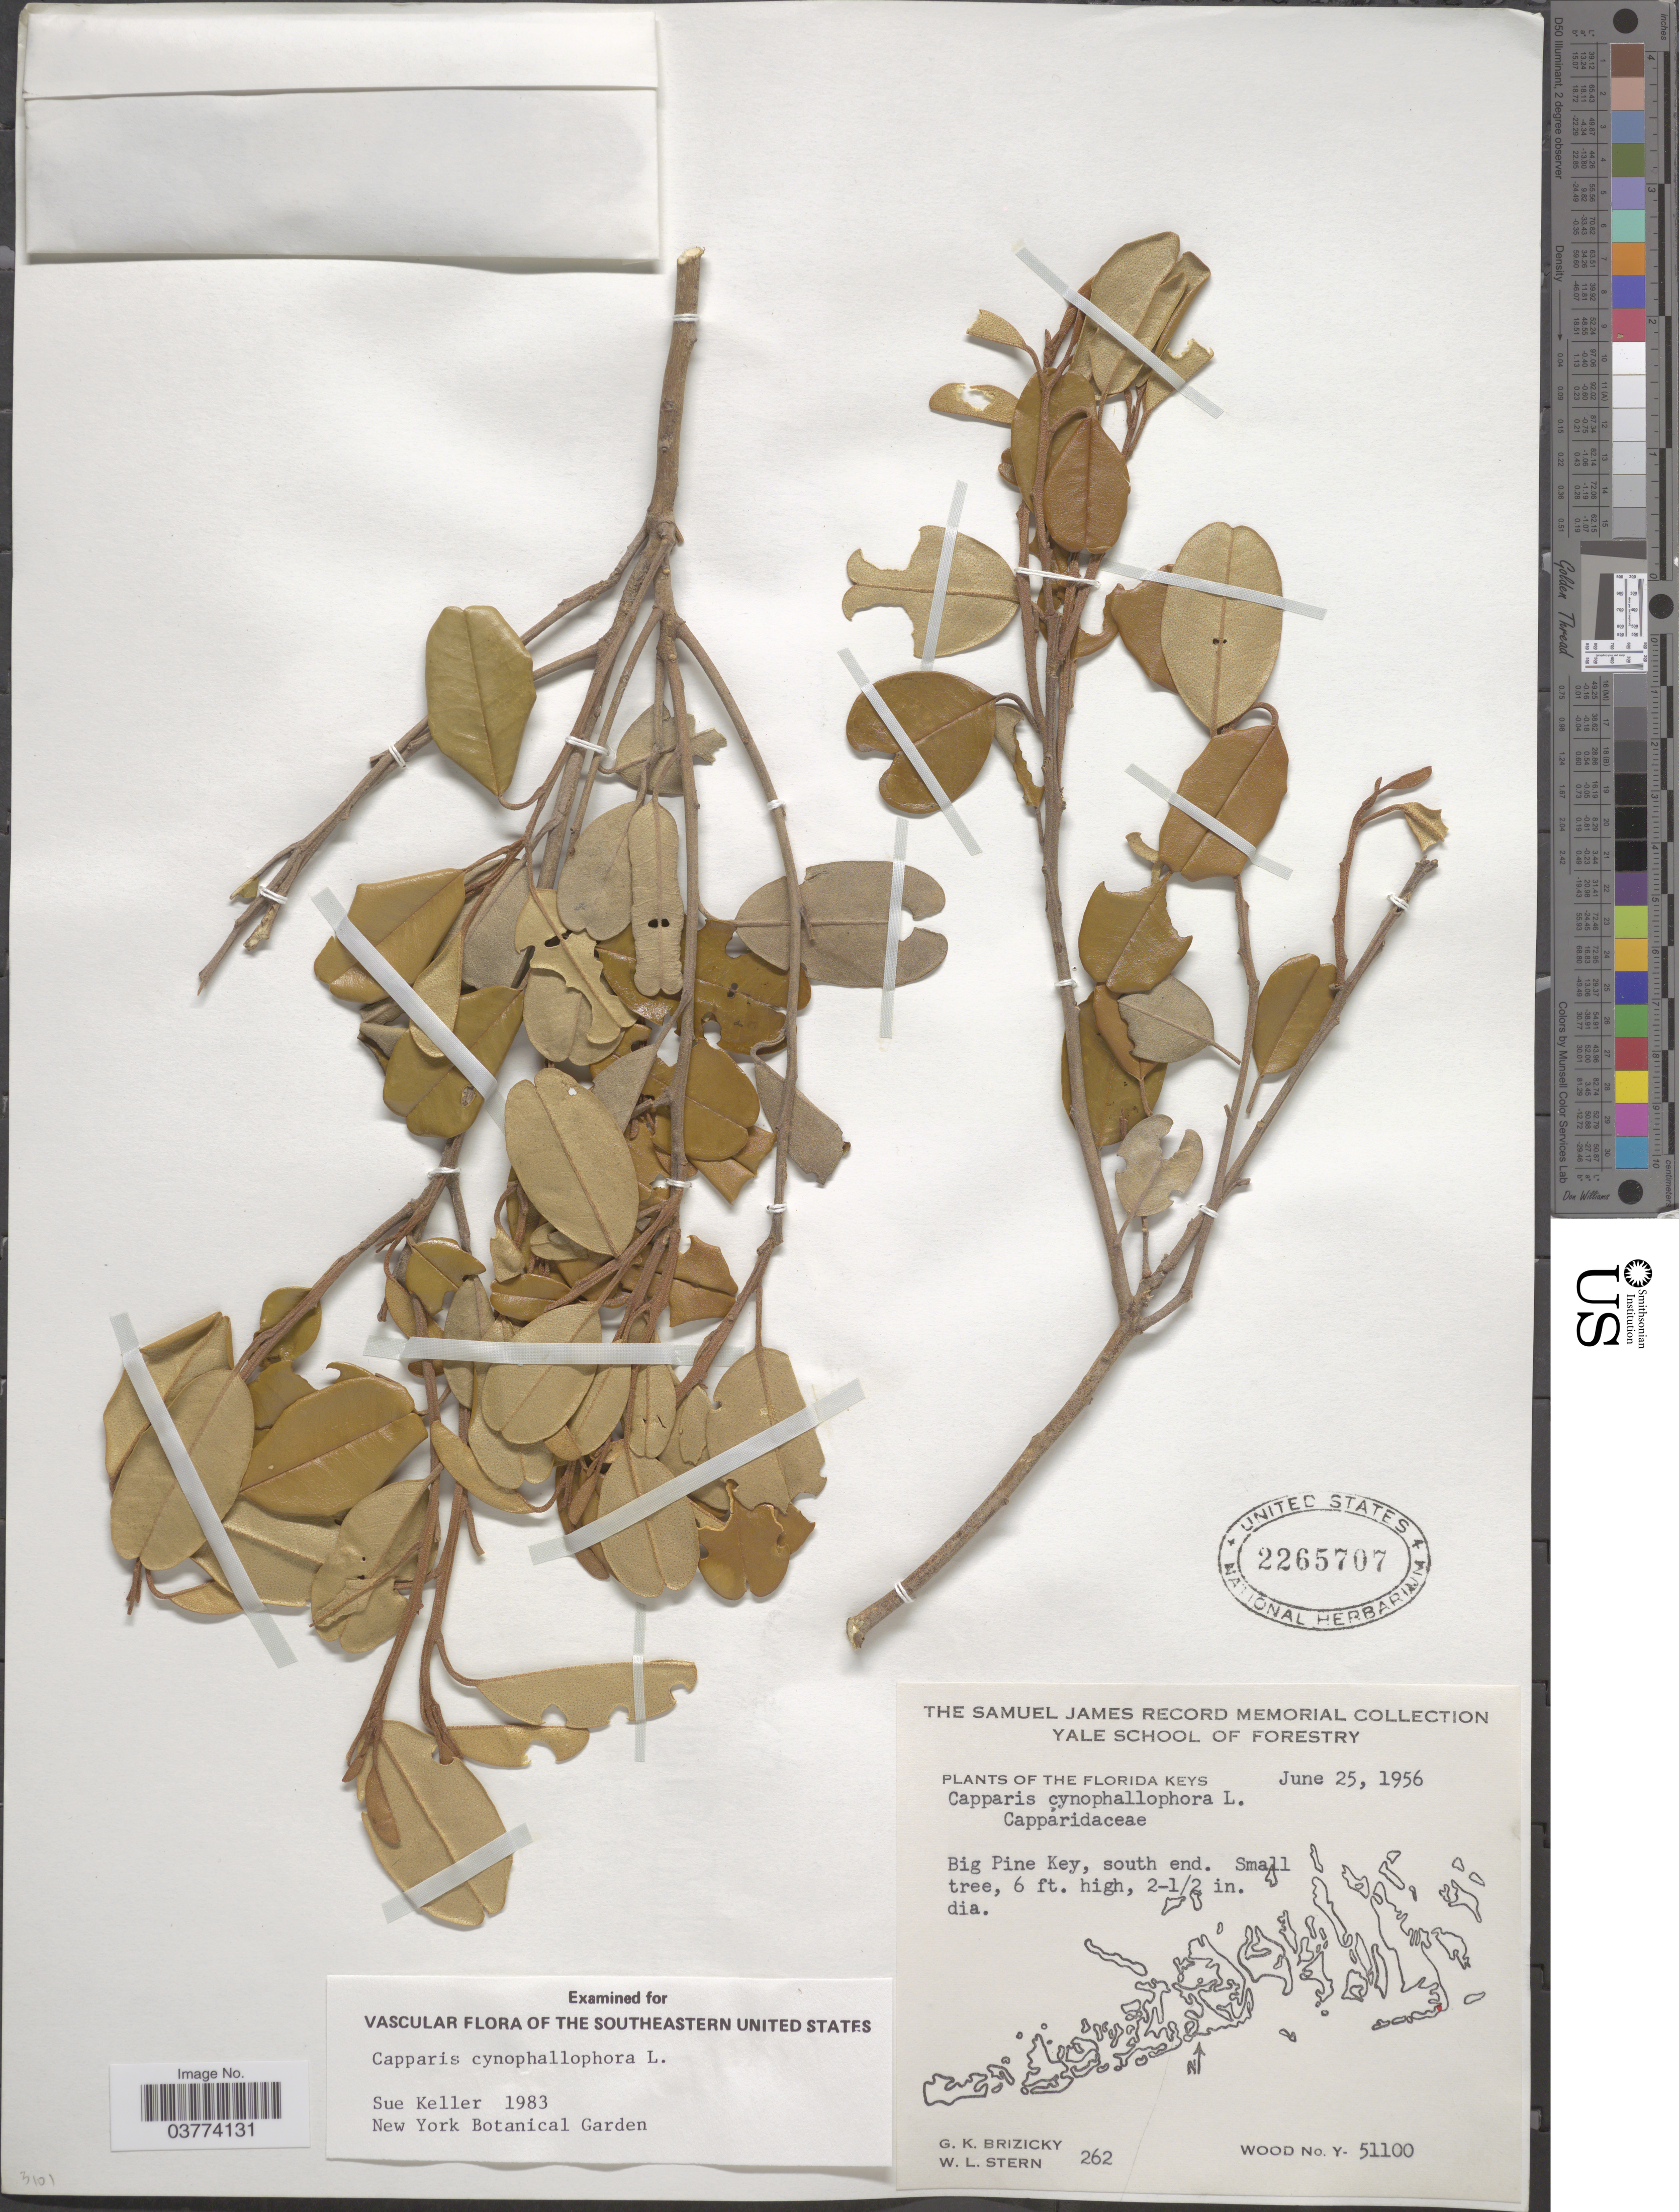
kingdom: Plantae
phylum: Tracheophyta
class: Magnoliopsida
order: Brassicales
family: Capparaceae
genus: Quadrella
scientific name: Quadrella cynophallophora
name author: (L.) Hutch.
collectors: G. K. Brizicky & W. L. Stern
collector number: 262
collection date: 1956-06-25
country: United States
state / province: Florida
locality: The Florida Keys. Big Pine Key, south end.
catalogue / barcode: US 2265707